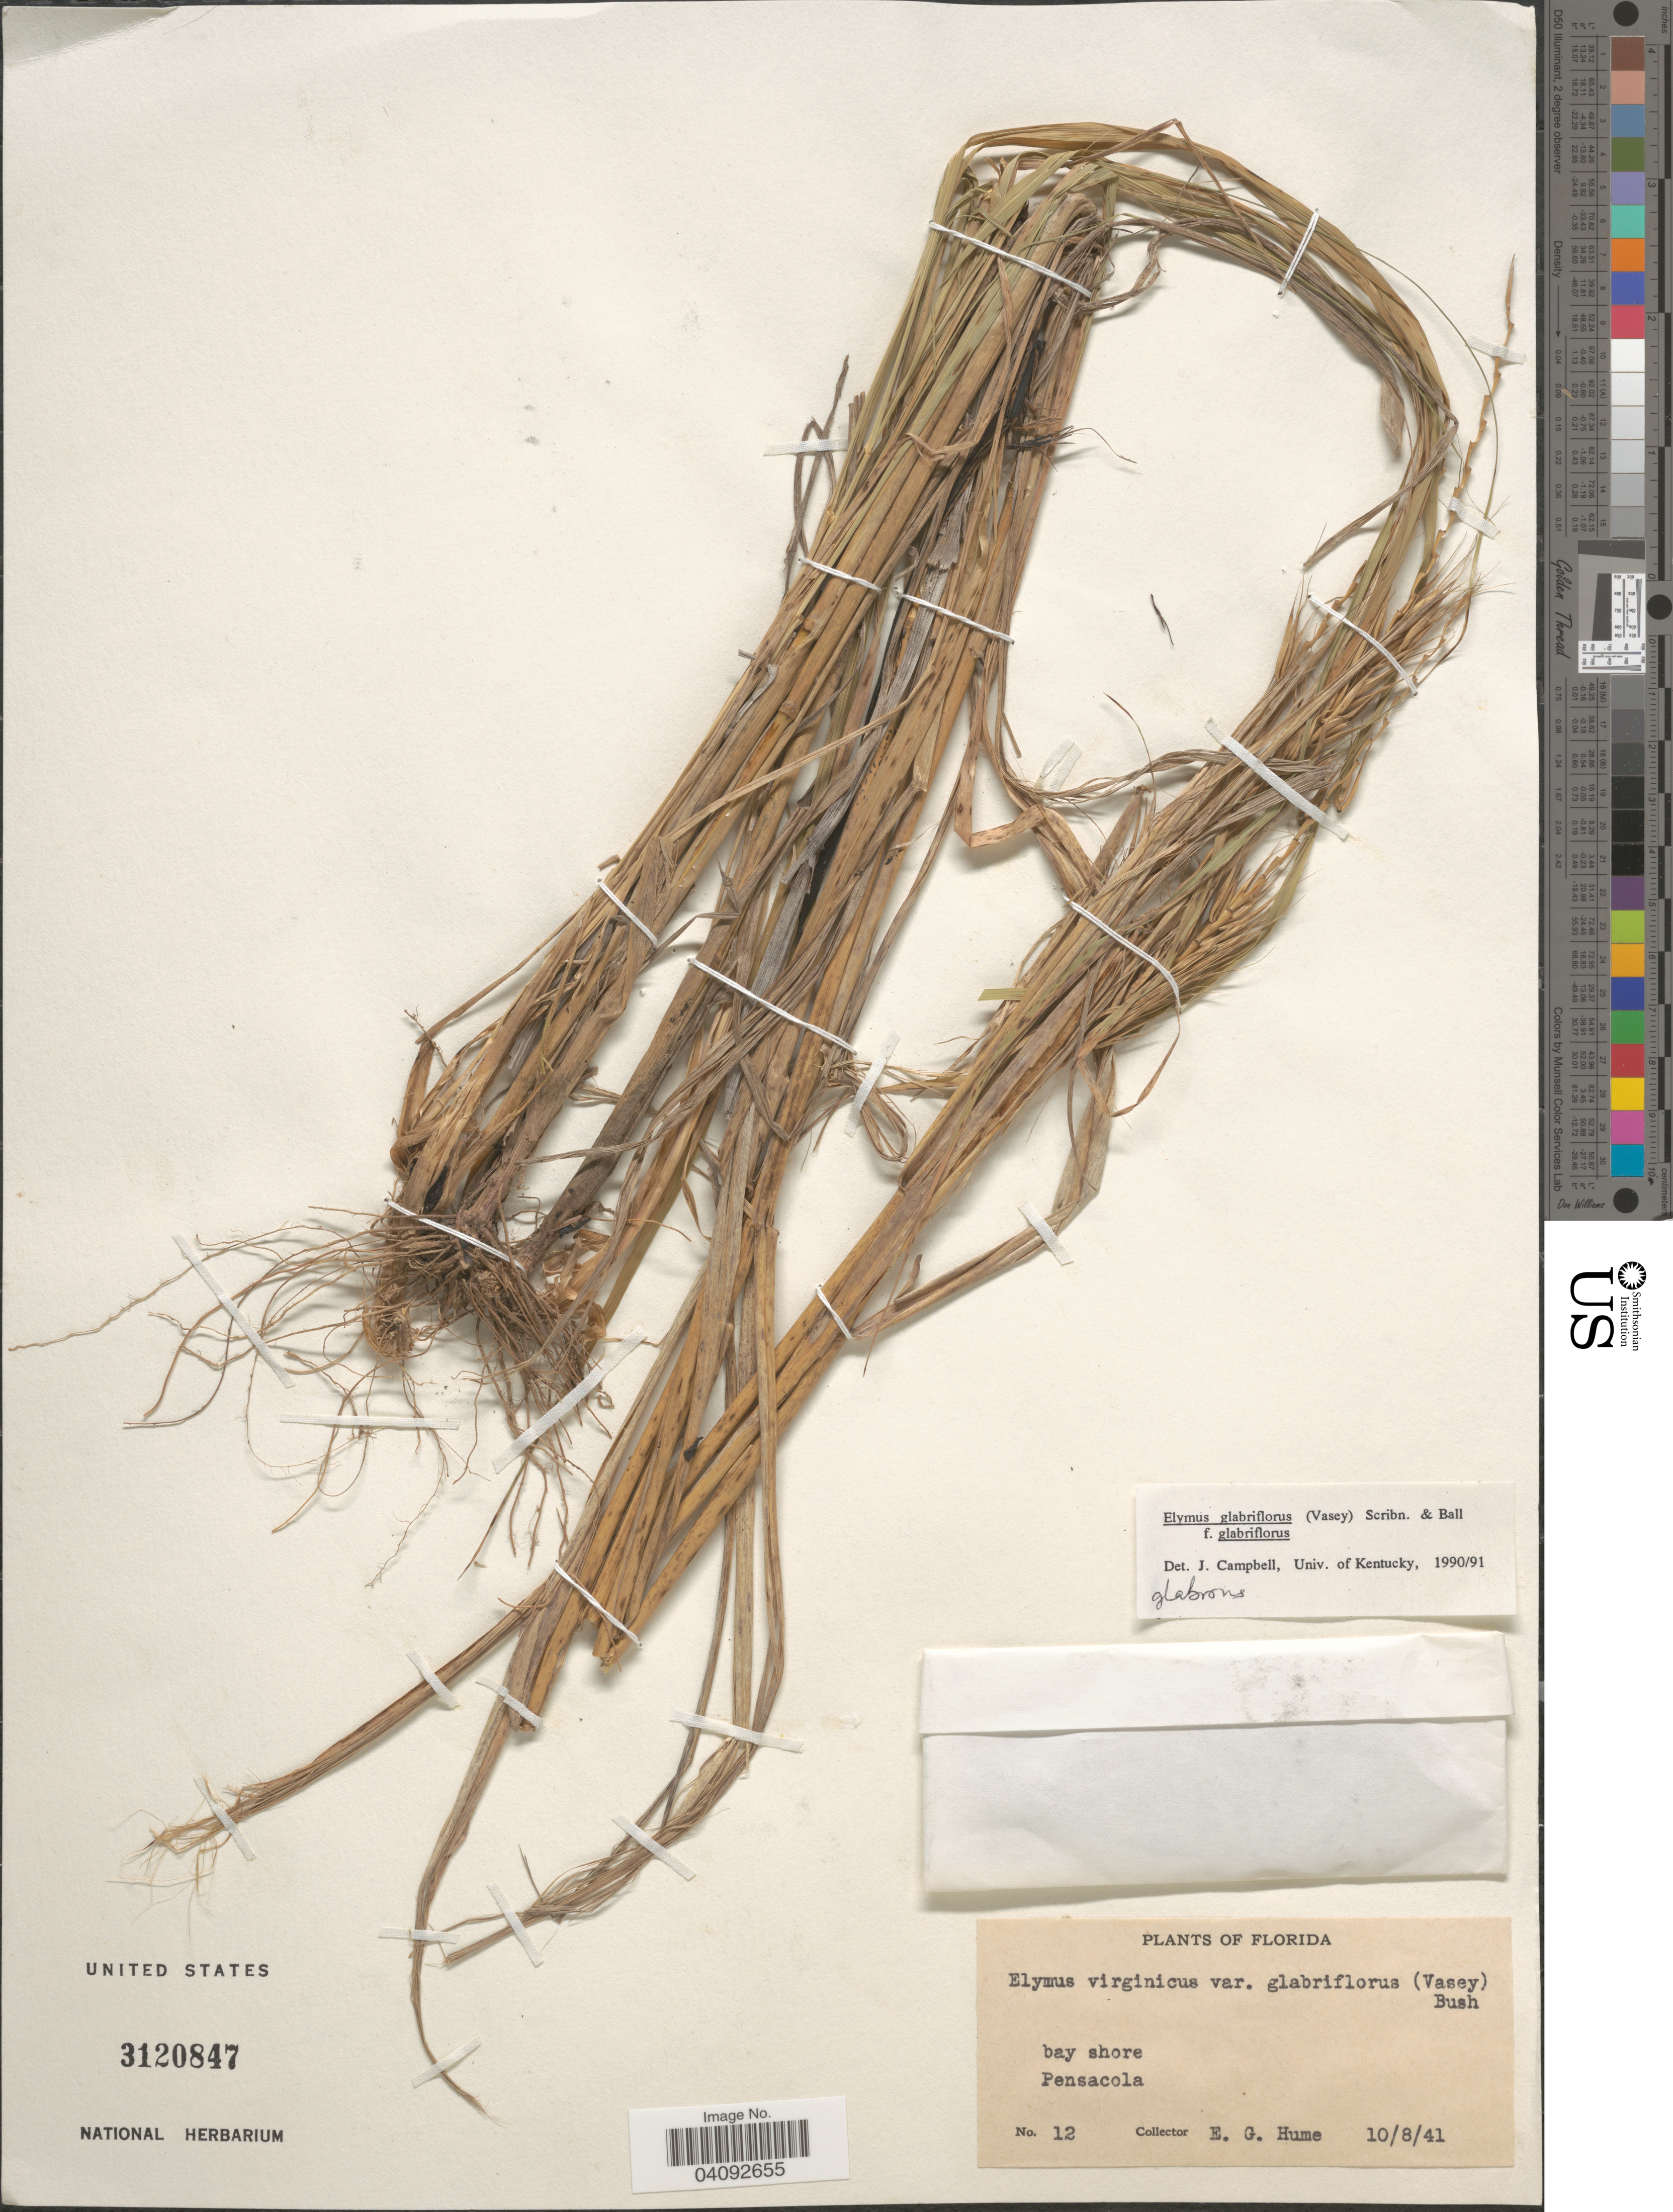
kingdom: Plantae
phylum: Tracheophyta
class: Liliopsida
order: Poales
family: Poaceae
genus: Elymus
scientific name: Elymus glabriflorus var. glabriflorus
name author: (Vasey ex L.H. Dewey) Scribn. & C.R. Ball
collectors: E. Hume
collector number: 12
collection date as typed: Transcribed d/m/y: 8/10/41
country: United States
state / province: Florida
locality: Bay shore. Pensacola.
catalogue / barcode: US 3120847